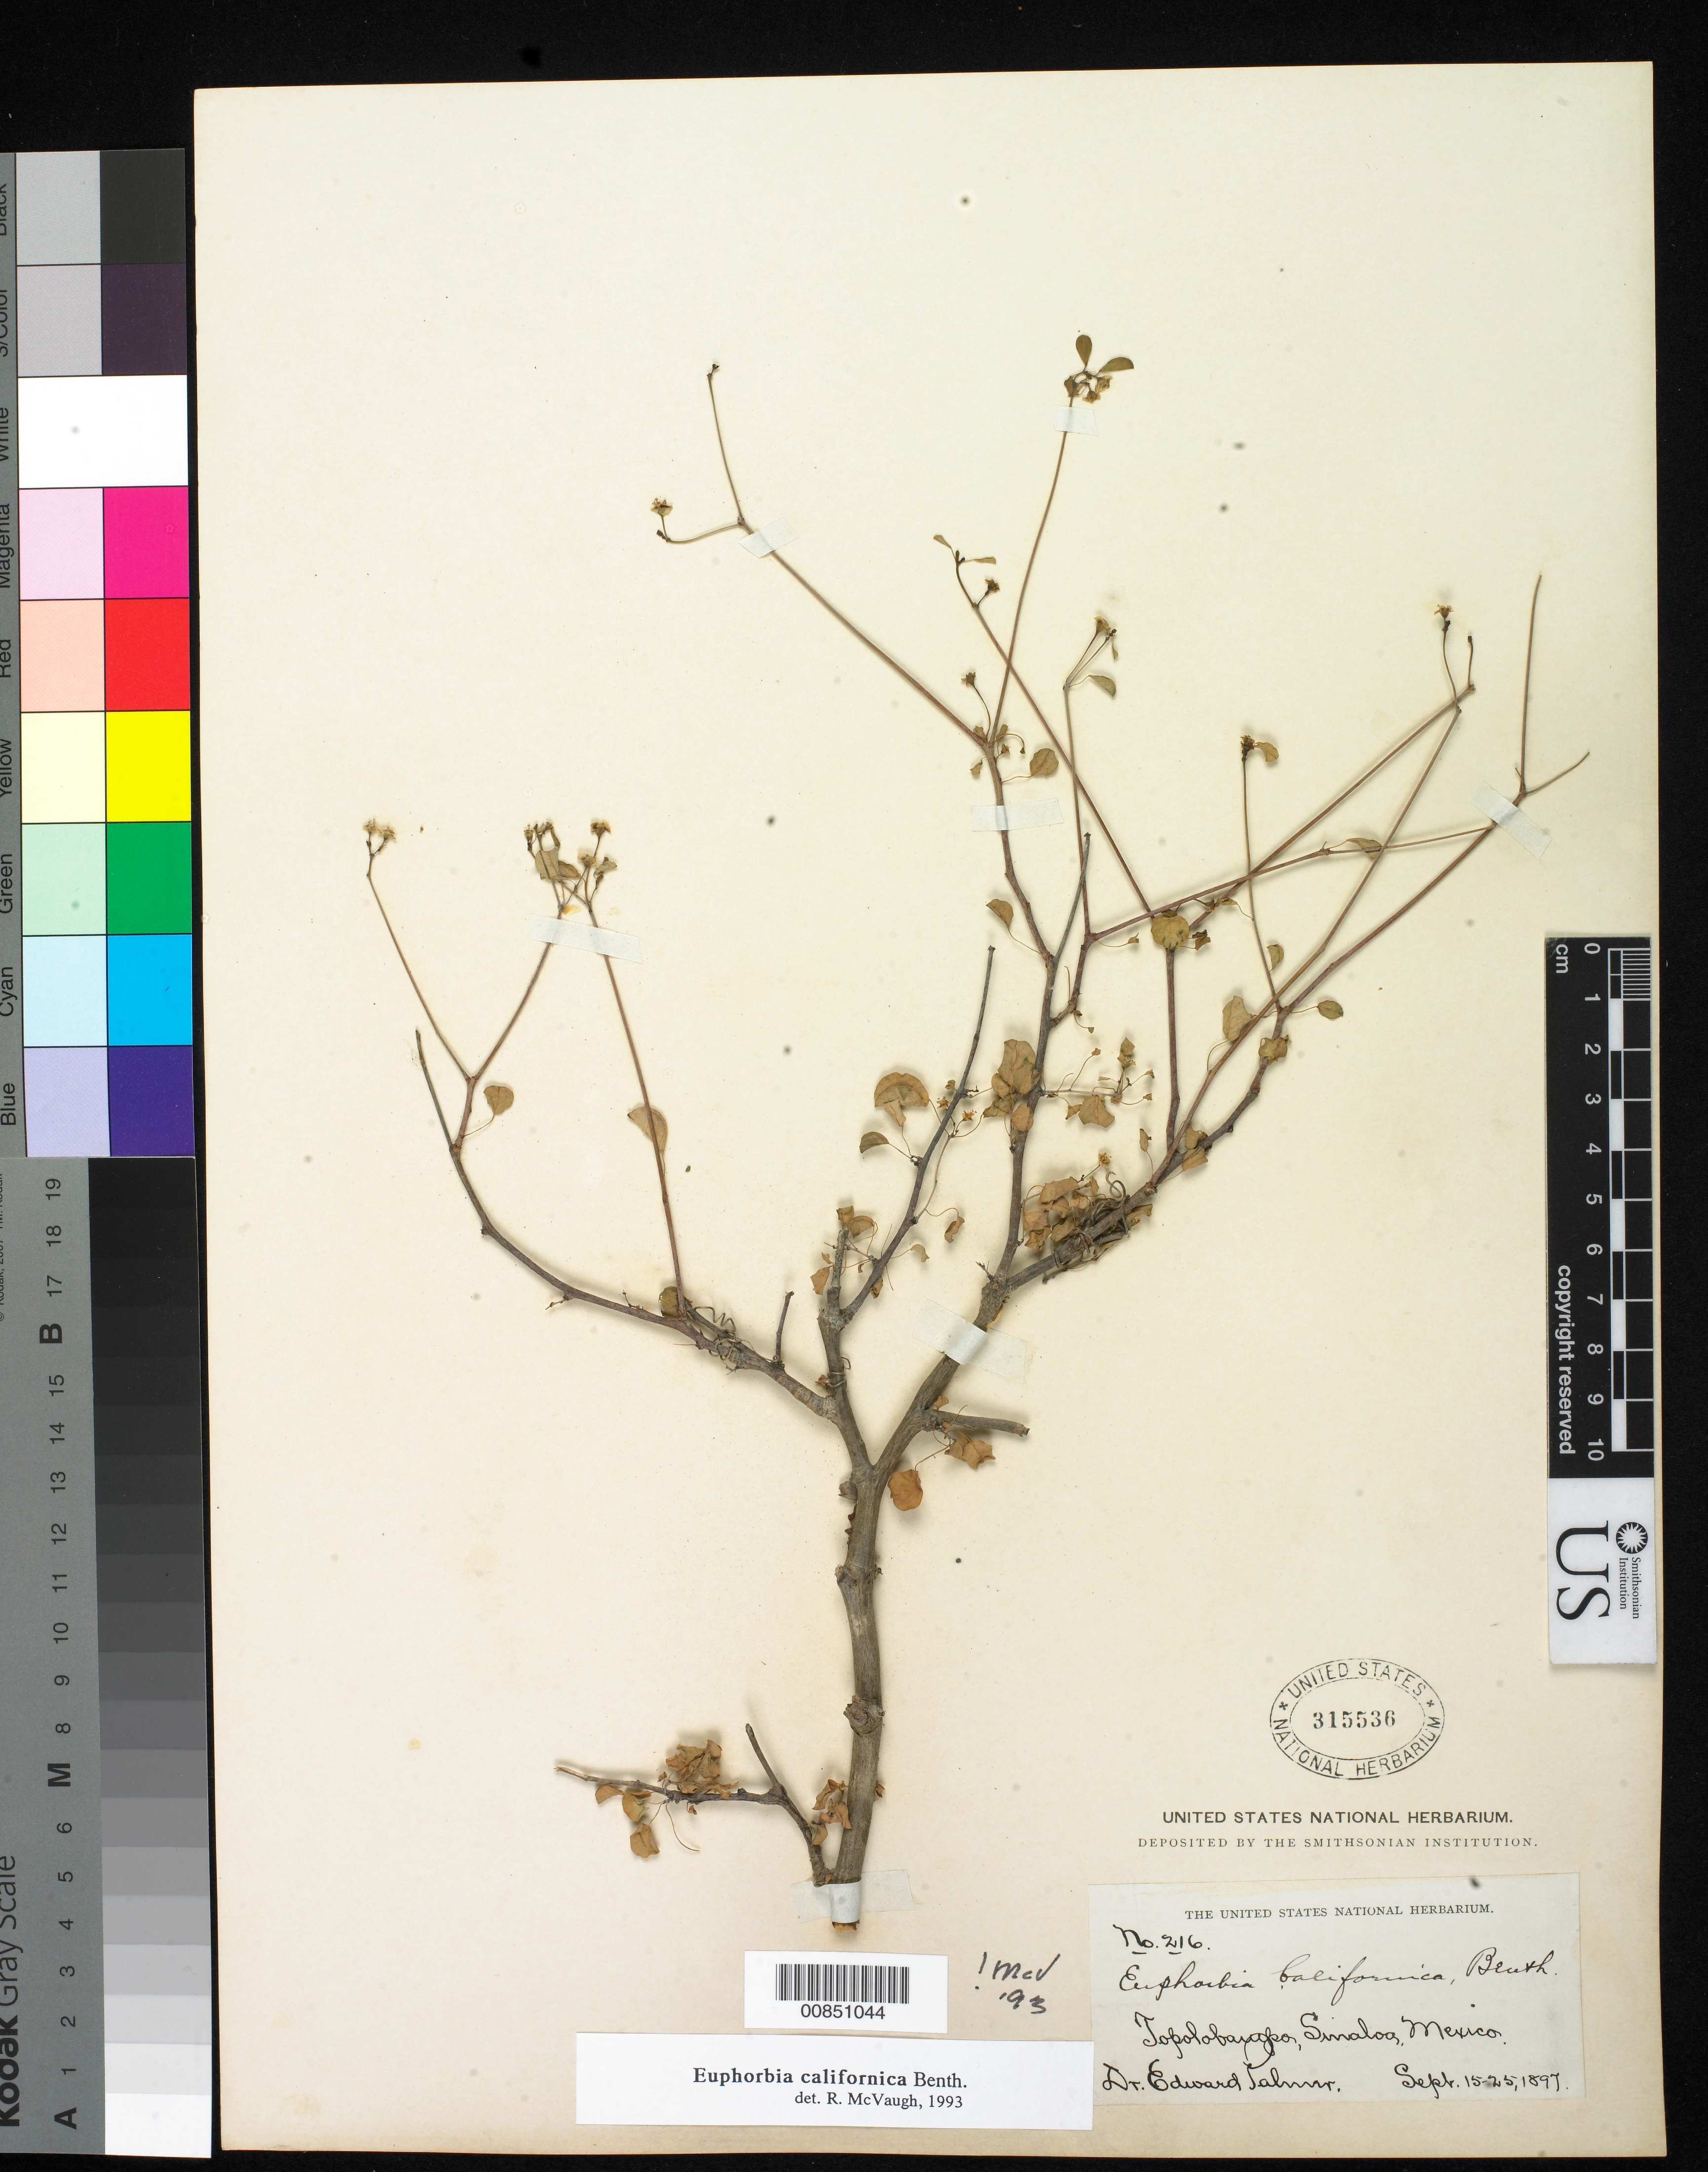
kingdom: Plantae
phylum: Tracheophyta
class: Magnoliopsida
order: Malpighiales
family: Euphorbiaceae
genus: Euphorbia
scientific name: Euphorbia californica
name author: Benth.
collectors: E. Palmer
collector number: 216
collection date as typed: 15 Sep 1897 to 25 Sep 1897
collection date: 1897-09-15/1897-09-25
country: Mexico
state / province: Sinaloa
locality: Topolobampo, Sinaloa.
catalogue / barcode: US 315536